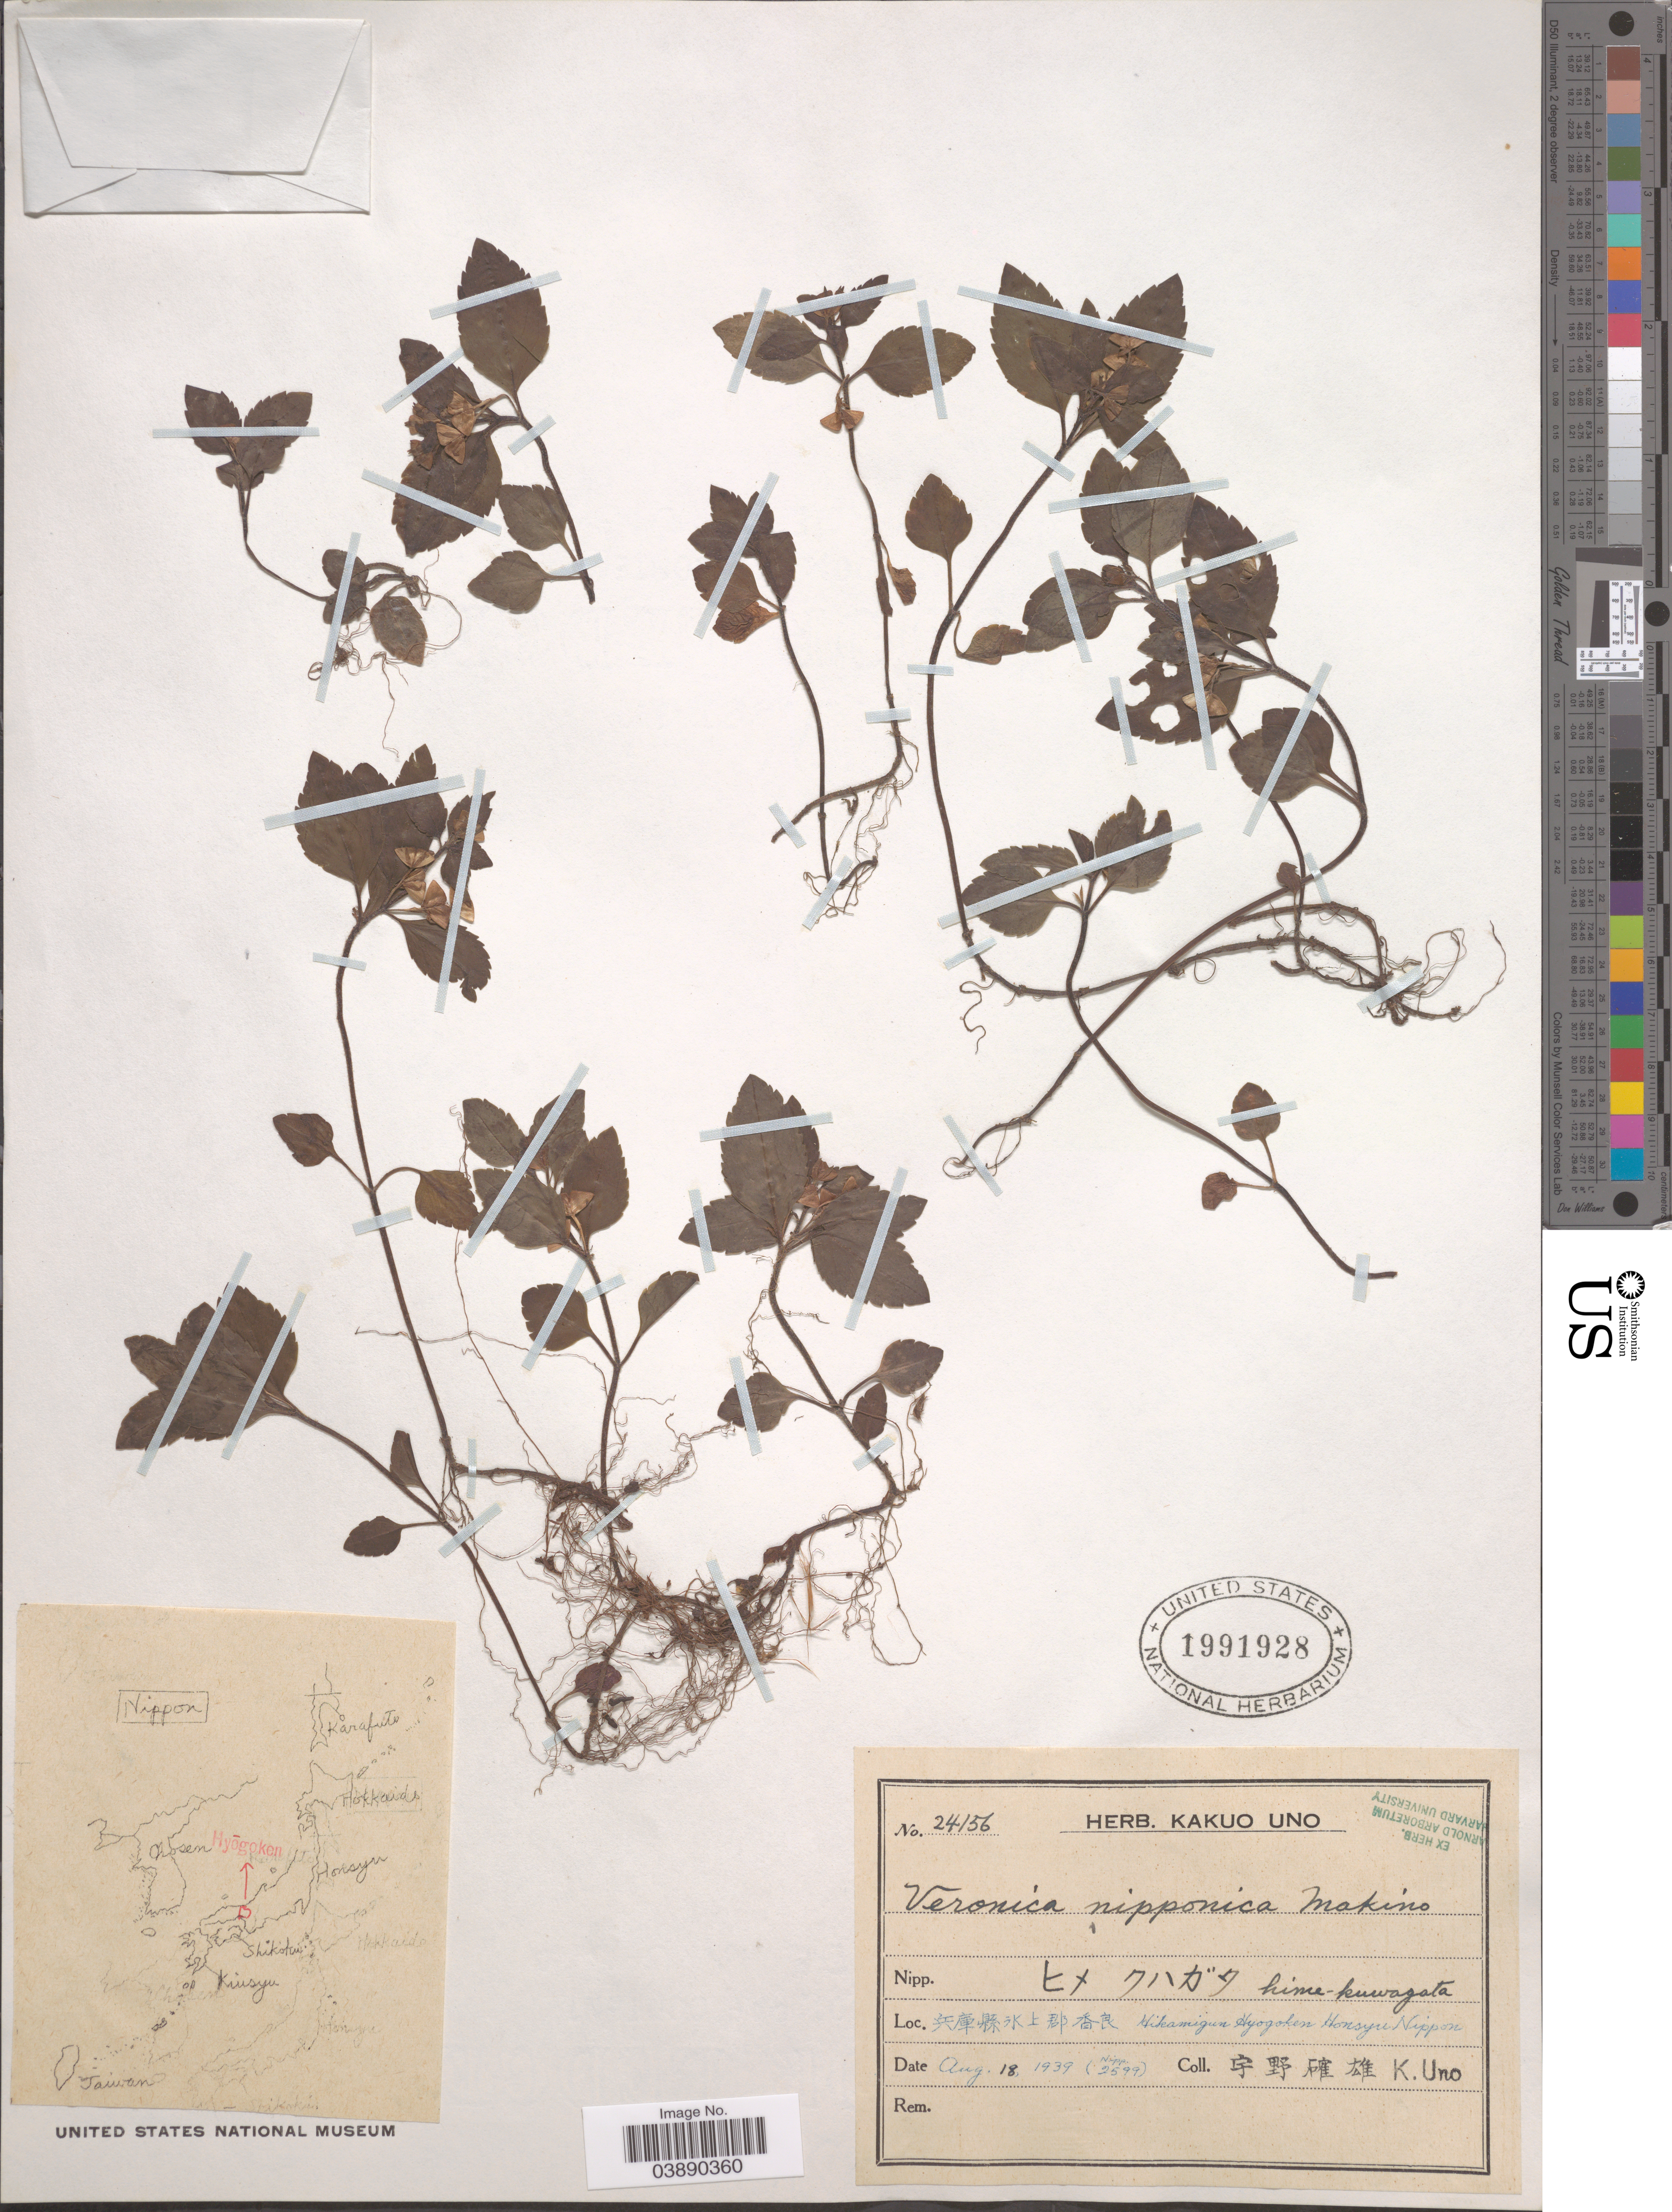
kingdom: Plantae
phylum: Tracheophyta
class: Magnoliopsida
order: Lamiales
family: Plantaginaceae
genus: Veronica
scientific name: Veronica nipponica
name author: Makino ex Furumi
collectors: K. Uno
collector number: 24156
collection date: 1939-08-18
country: Japan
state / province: Hyogo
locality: X Hikamigun Hyogoken Honsyu Nippon.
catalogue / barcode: US 1991928